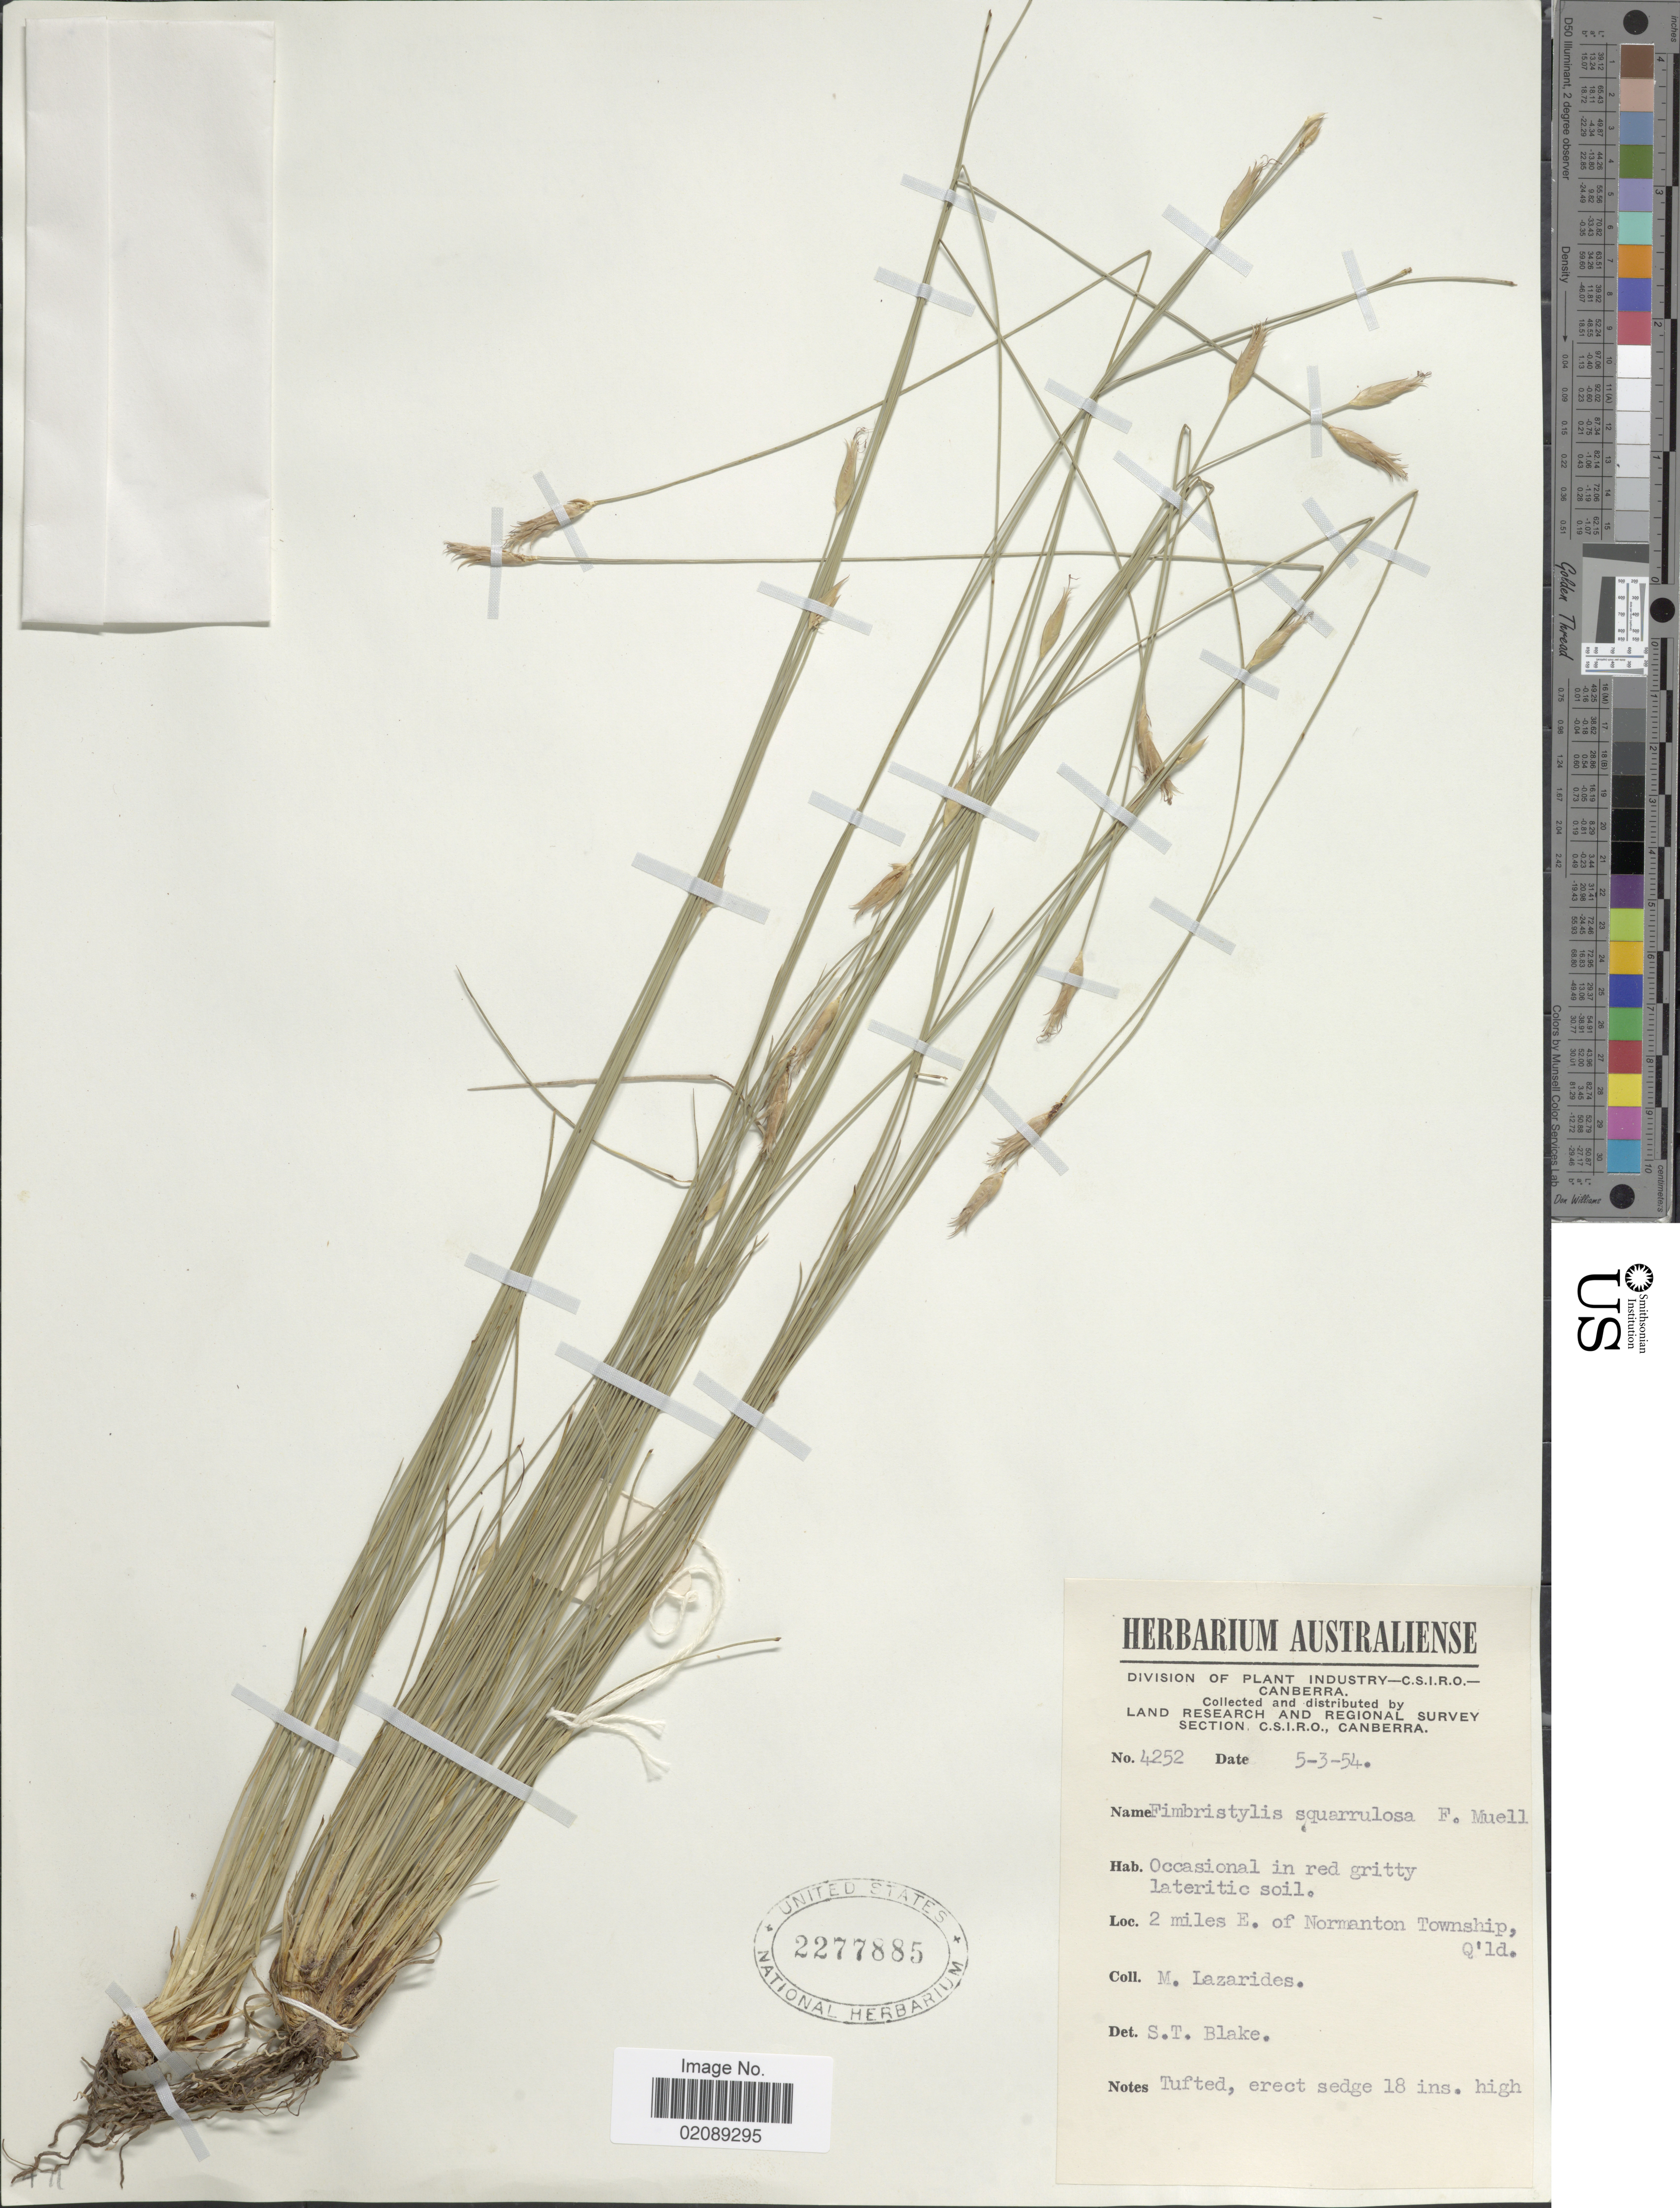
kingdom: Plantae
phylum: Tracheophyta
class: Liliopsida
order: Poales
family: Cyperaceae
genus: Abildgaardia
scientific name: Abildgaardia schoenoides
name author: R. Br.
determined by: Strong, Mark T., (BOT), Smithsonian Institution - National Museum of Natural History (UNITED STATES)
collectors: M. Lazarides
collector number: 4252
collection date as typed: Transcribed d/m/y: 5/3/54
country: Australia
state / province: Queensland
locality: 2 miles E. of Normanton Township, Q'Id.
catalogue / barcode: US 2277885